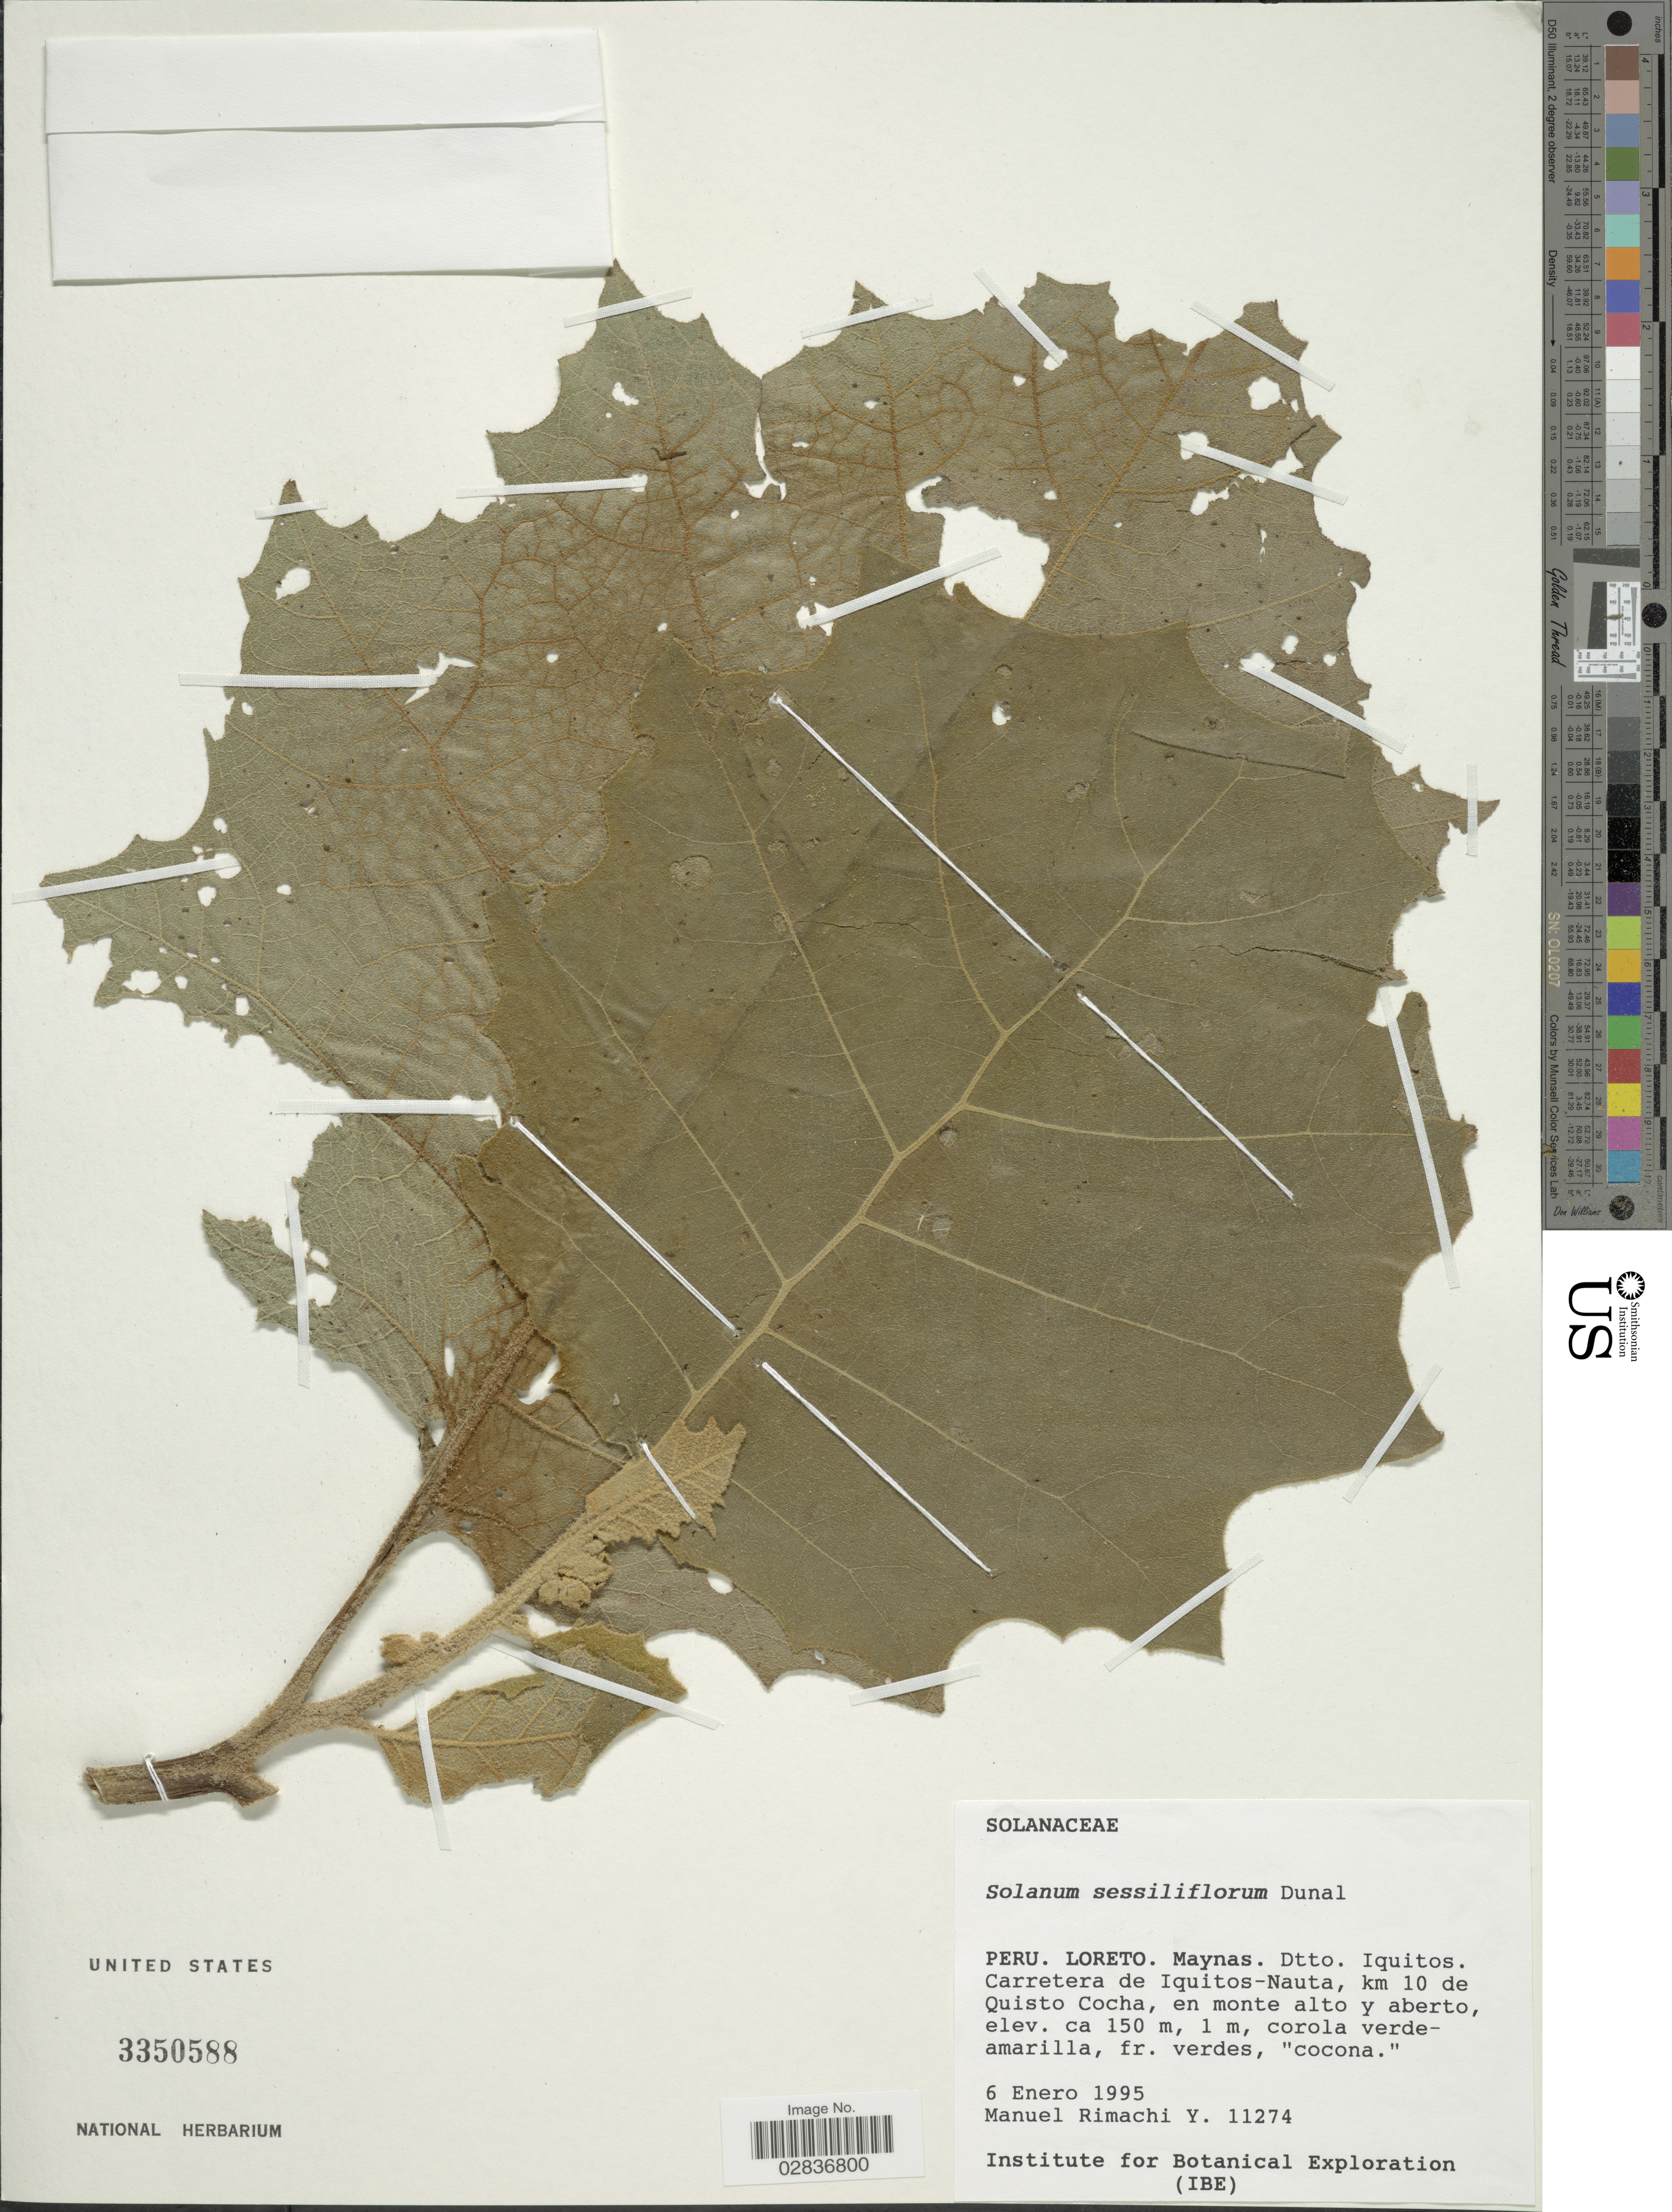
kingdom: Plantae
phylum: Tracheophyta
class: Magnoliopsida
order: Solanales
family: Solanaceae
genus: Solanum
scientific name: Solanum sessiliflorum var. sessiliflorum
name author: Dunal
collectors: M. Rimachi Y.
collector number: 11274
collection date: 1995-01-06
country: Peru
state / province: Loreto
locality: Loreto. Maynas. Dtto. Iquitos. Carretera de Iquitos-Nauta, km 10 de Quisto Cocha, en monte alto y aberto.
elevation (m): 150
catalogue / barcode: US 3350588